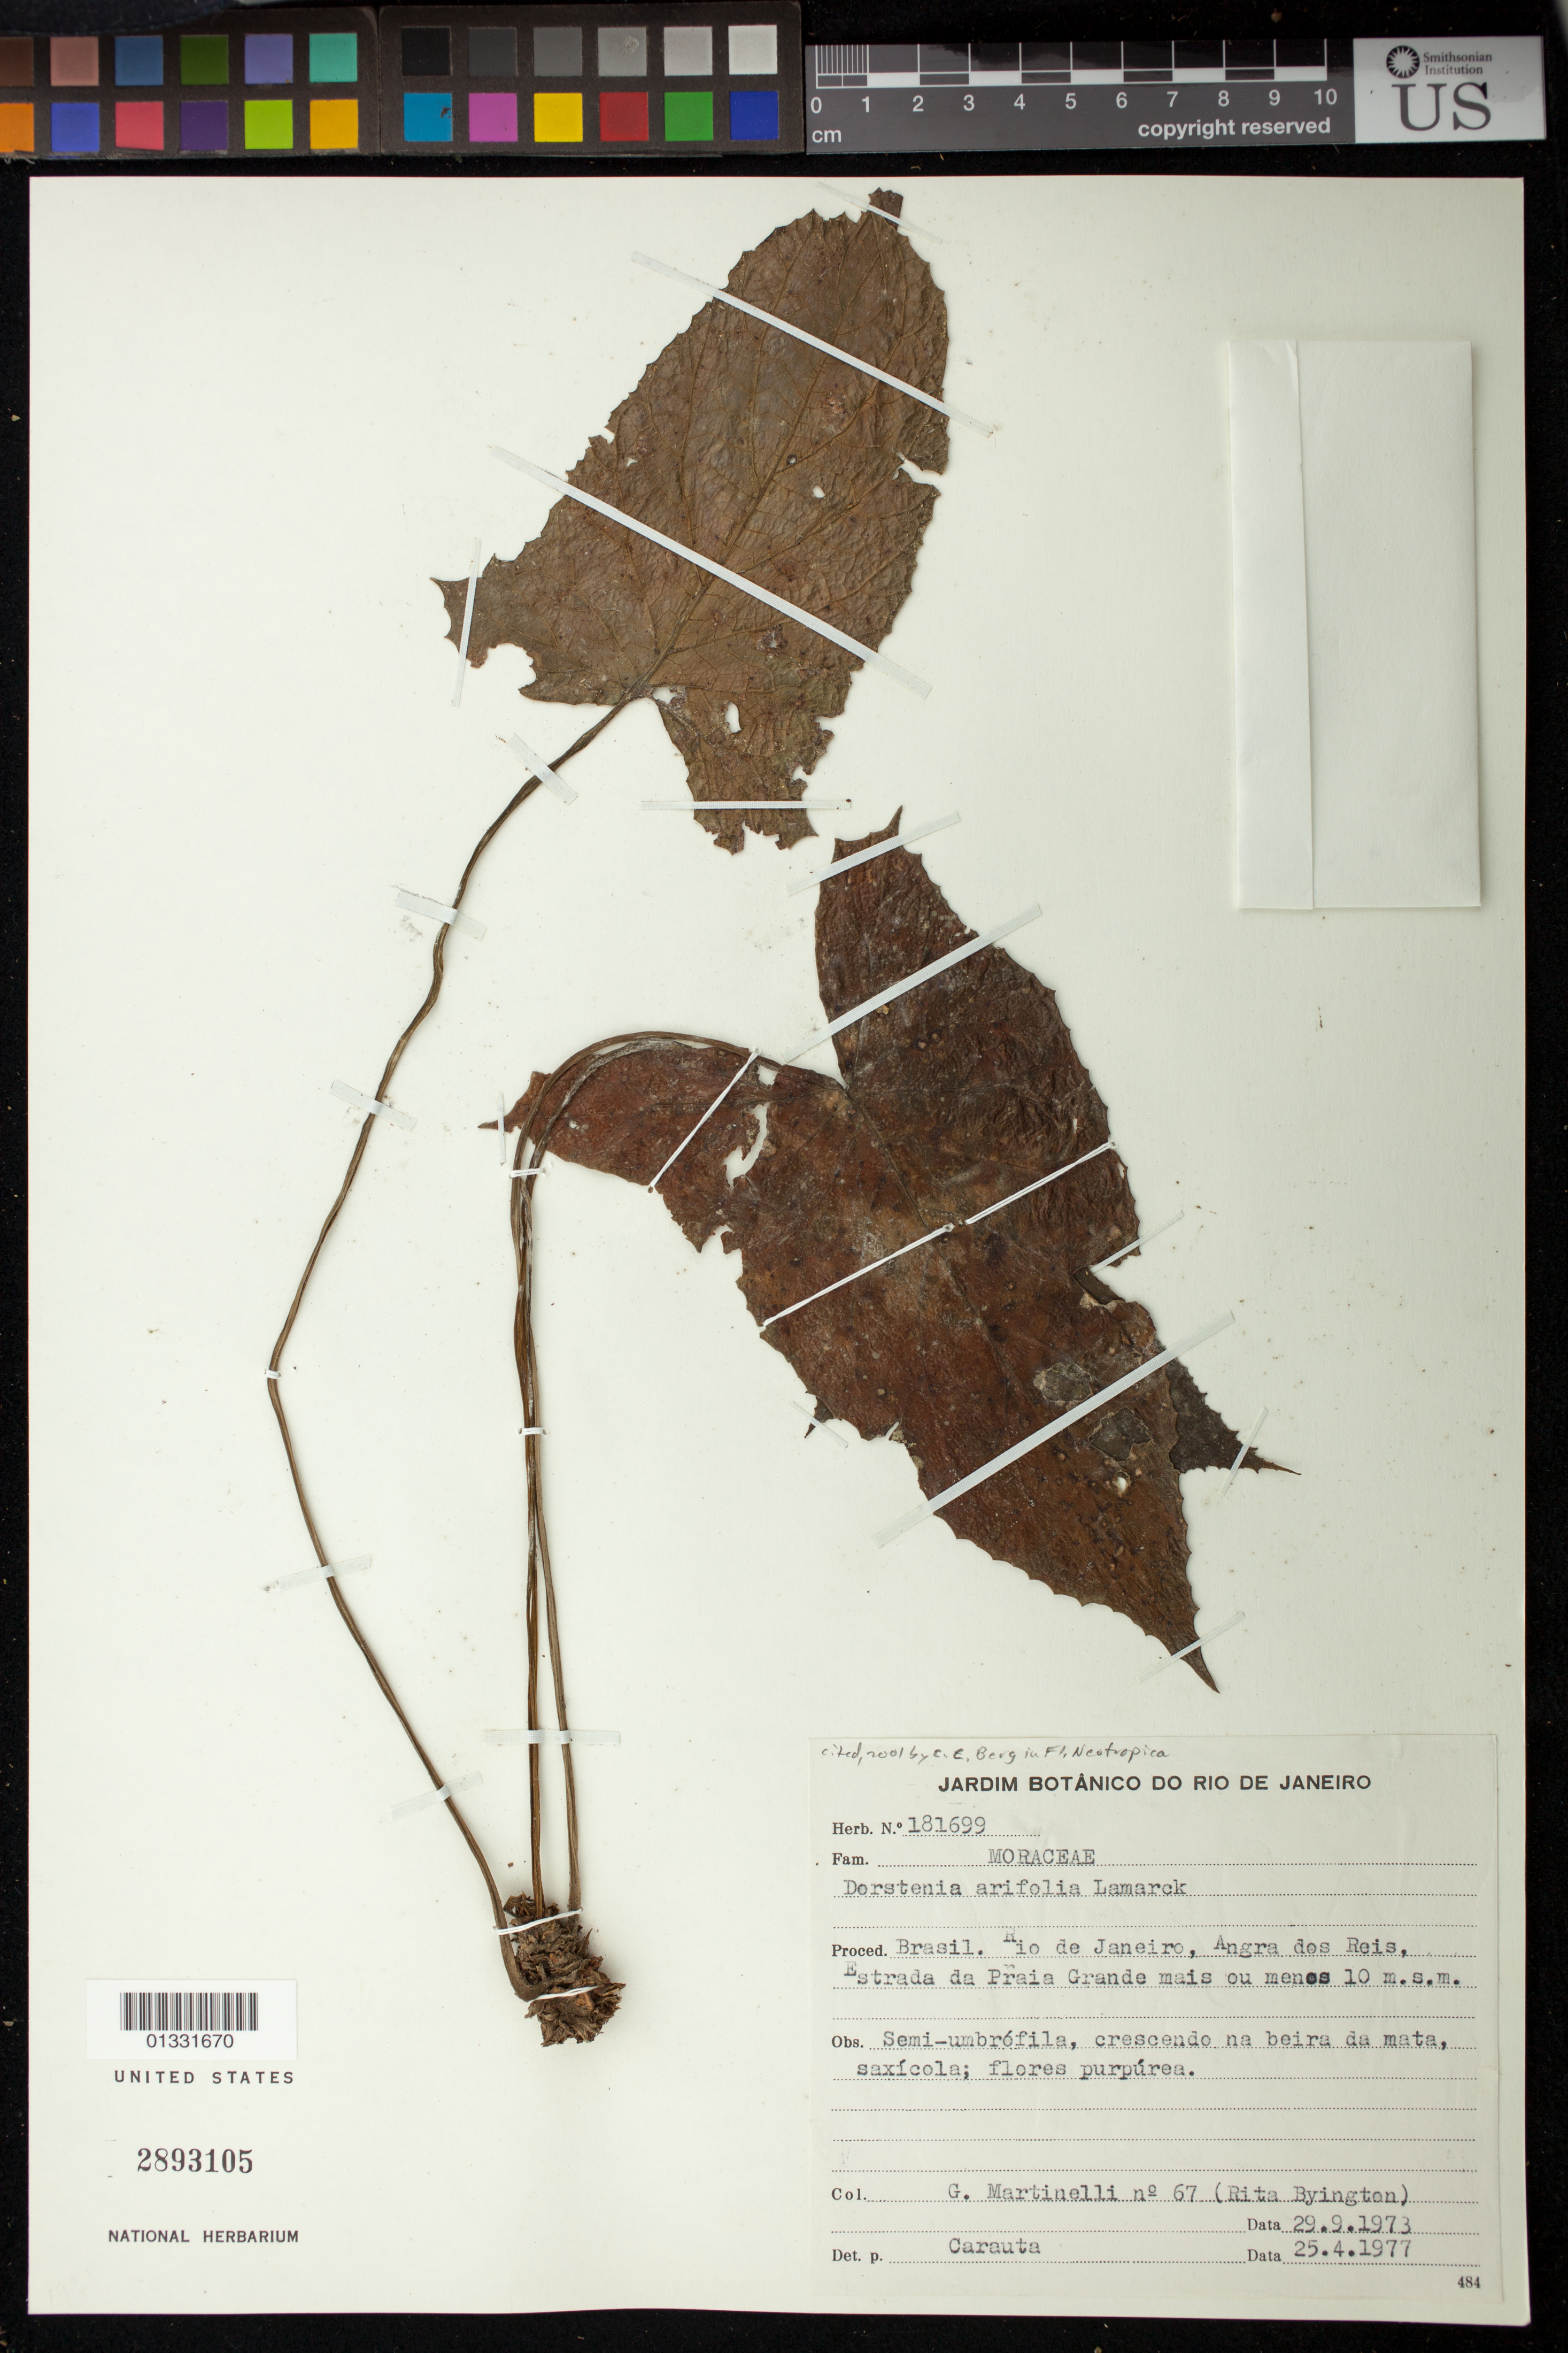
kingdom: Plantae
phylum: Tracheophyta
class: Magnoliopsida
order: Rosales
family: Moraceae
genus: Dorstenia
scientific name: Dorstenia arifolia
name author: Lam.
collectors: G. Martinelli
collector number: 67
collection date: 1973-09-29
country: Brazil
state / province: Rio de Janeiro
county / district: Angra dos Reis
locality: Estrada da Praia Grande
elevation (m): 10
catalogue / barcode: US 2893105